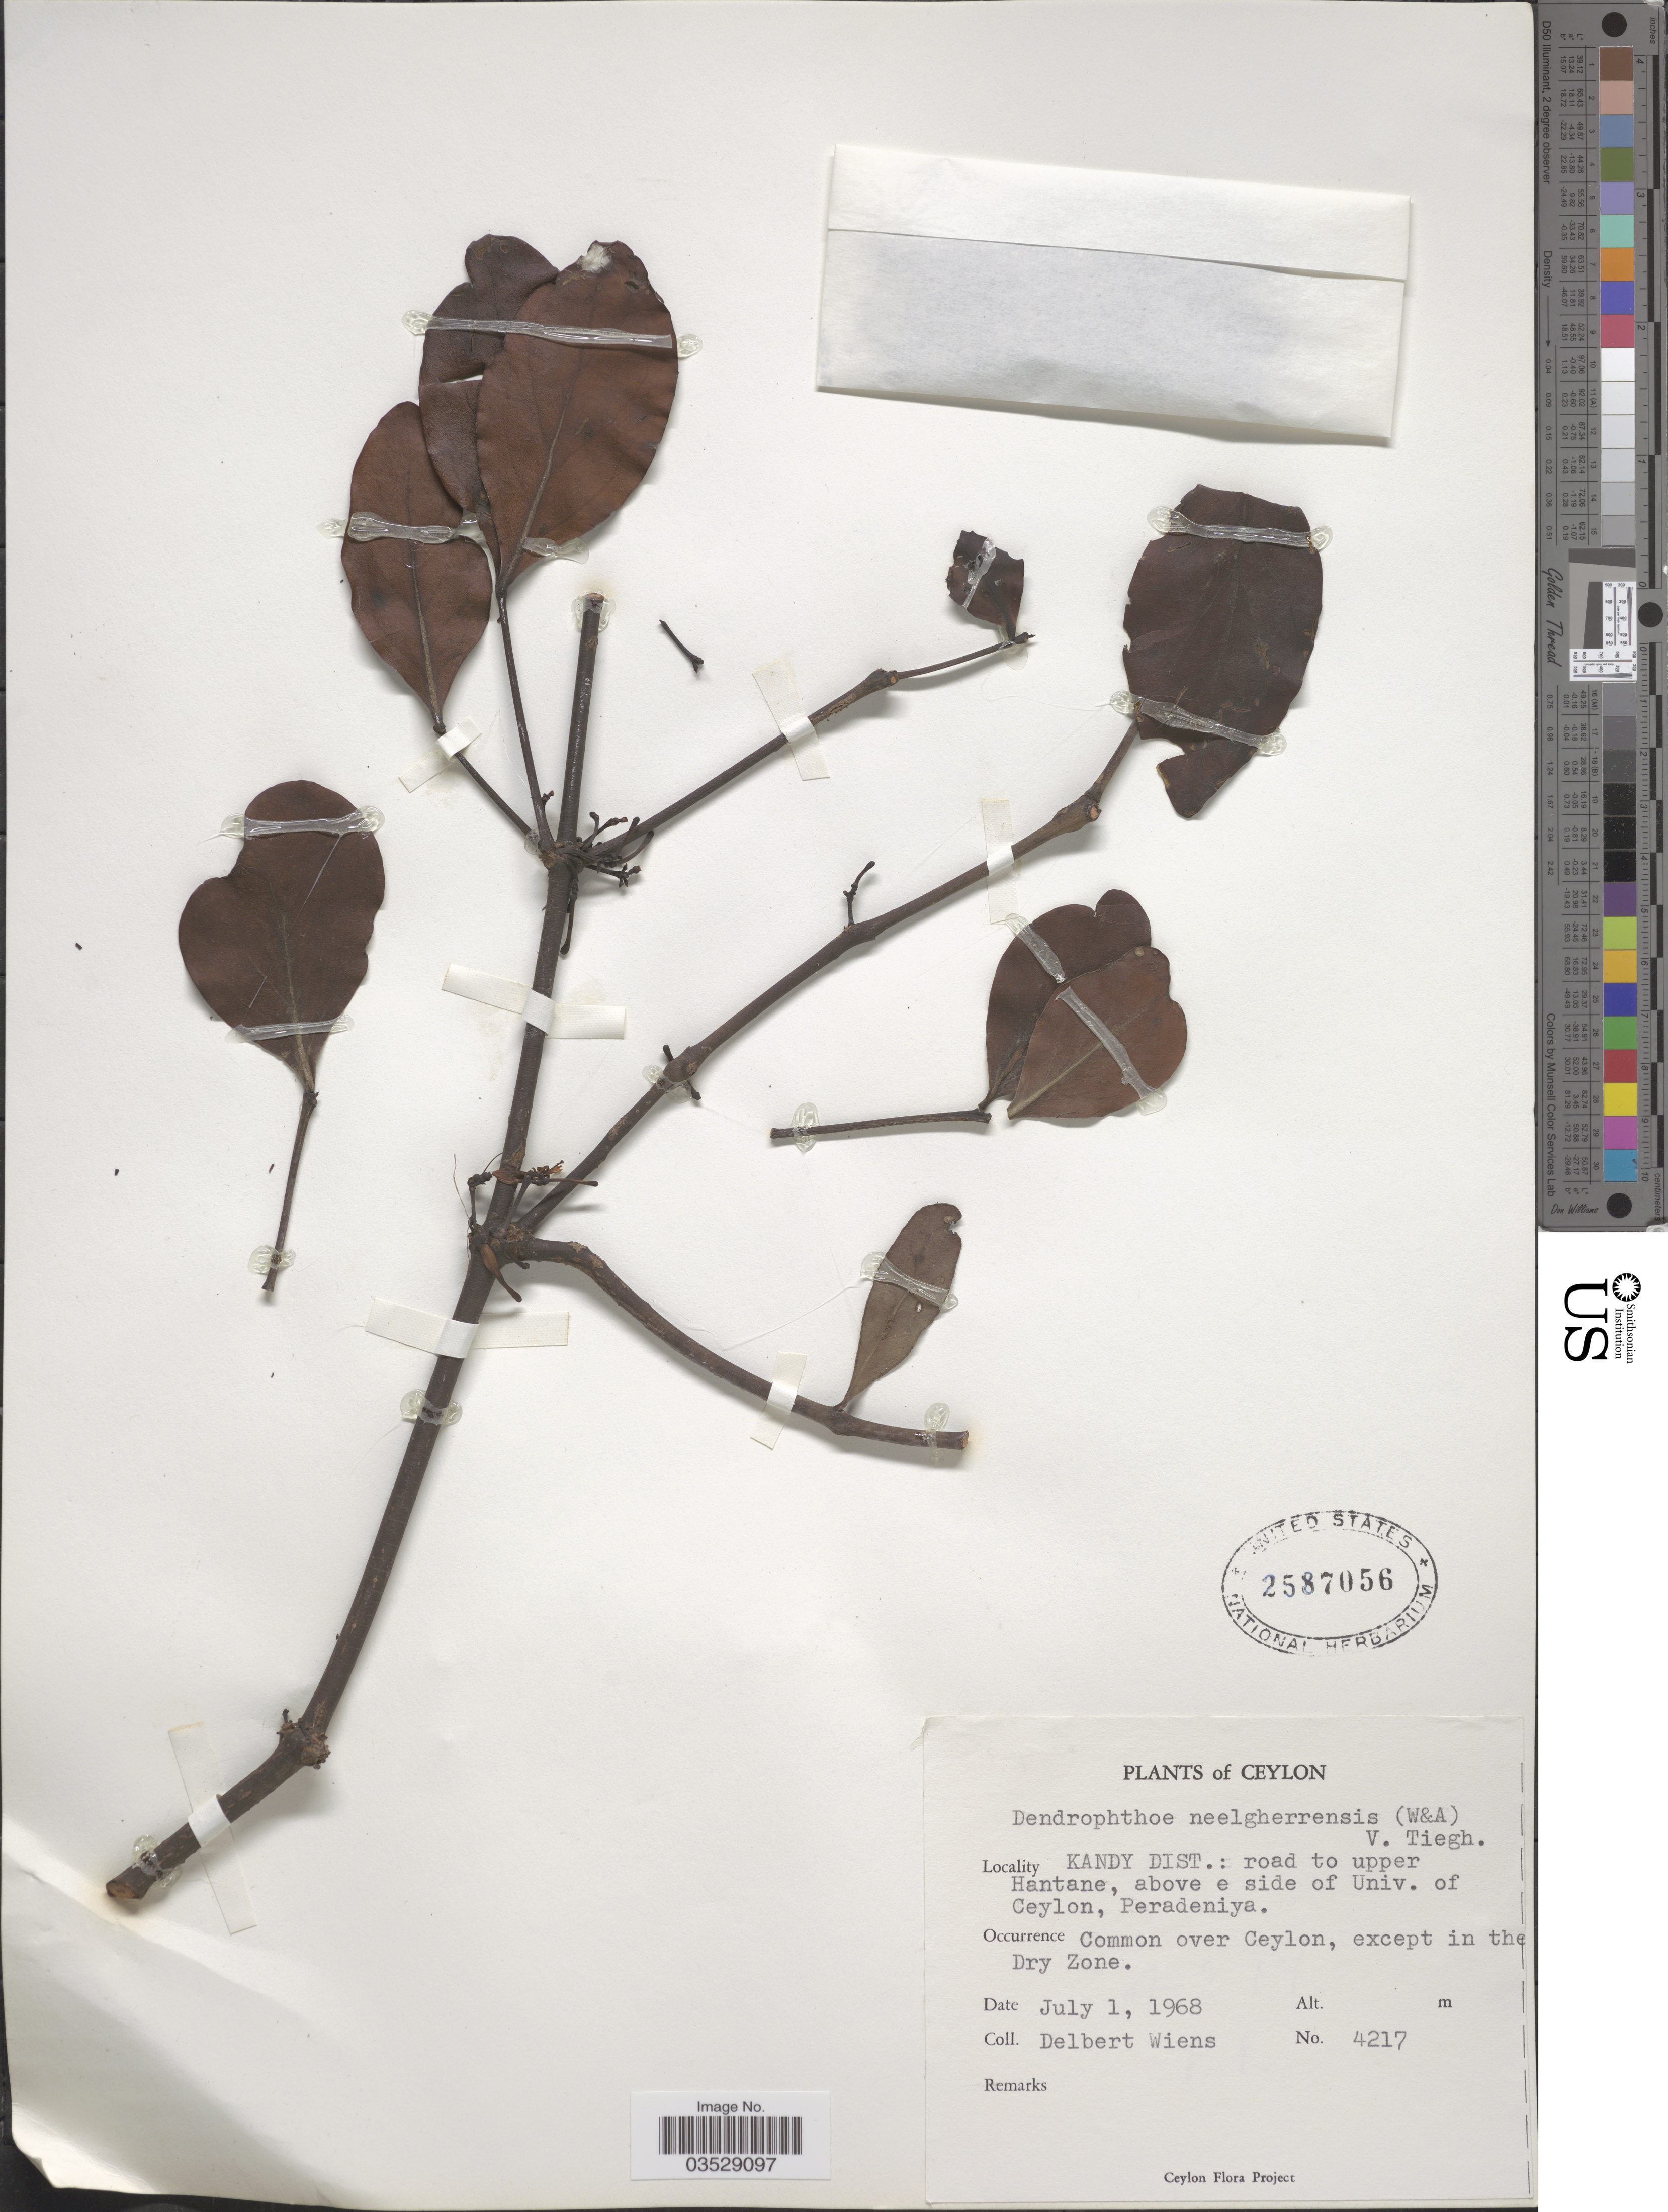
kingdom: Plantae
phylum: Tracheophyta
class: Magnoliopsida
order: Santalales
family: Loranthaceae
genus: Dendrophthoe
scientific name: Dendrophthoe trigona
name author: (Wight & Arn.) Danser ex Santapau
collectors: D. Wiens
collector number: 4217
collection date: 1968-07-01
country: Sri Lanka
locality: Ceylon. Kandy Dist.: road to upper Hantane, above e side of Univ. of Ceylon, Peradeniya. Over Ceylon.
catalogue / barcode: US 2587056